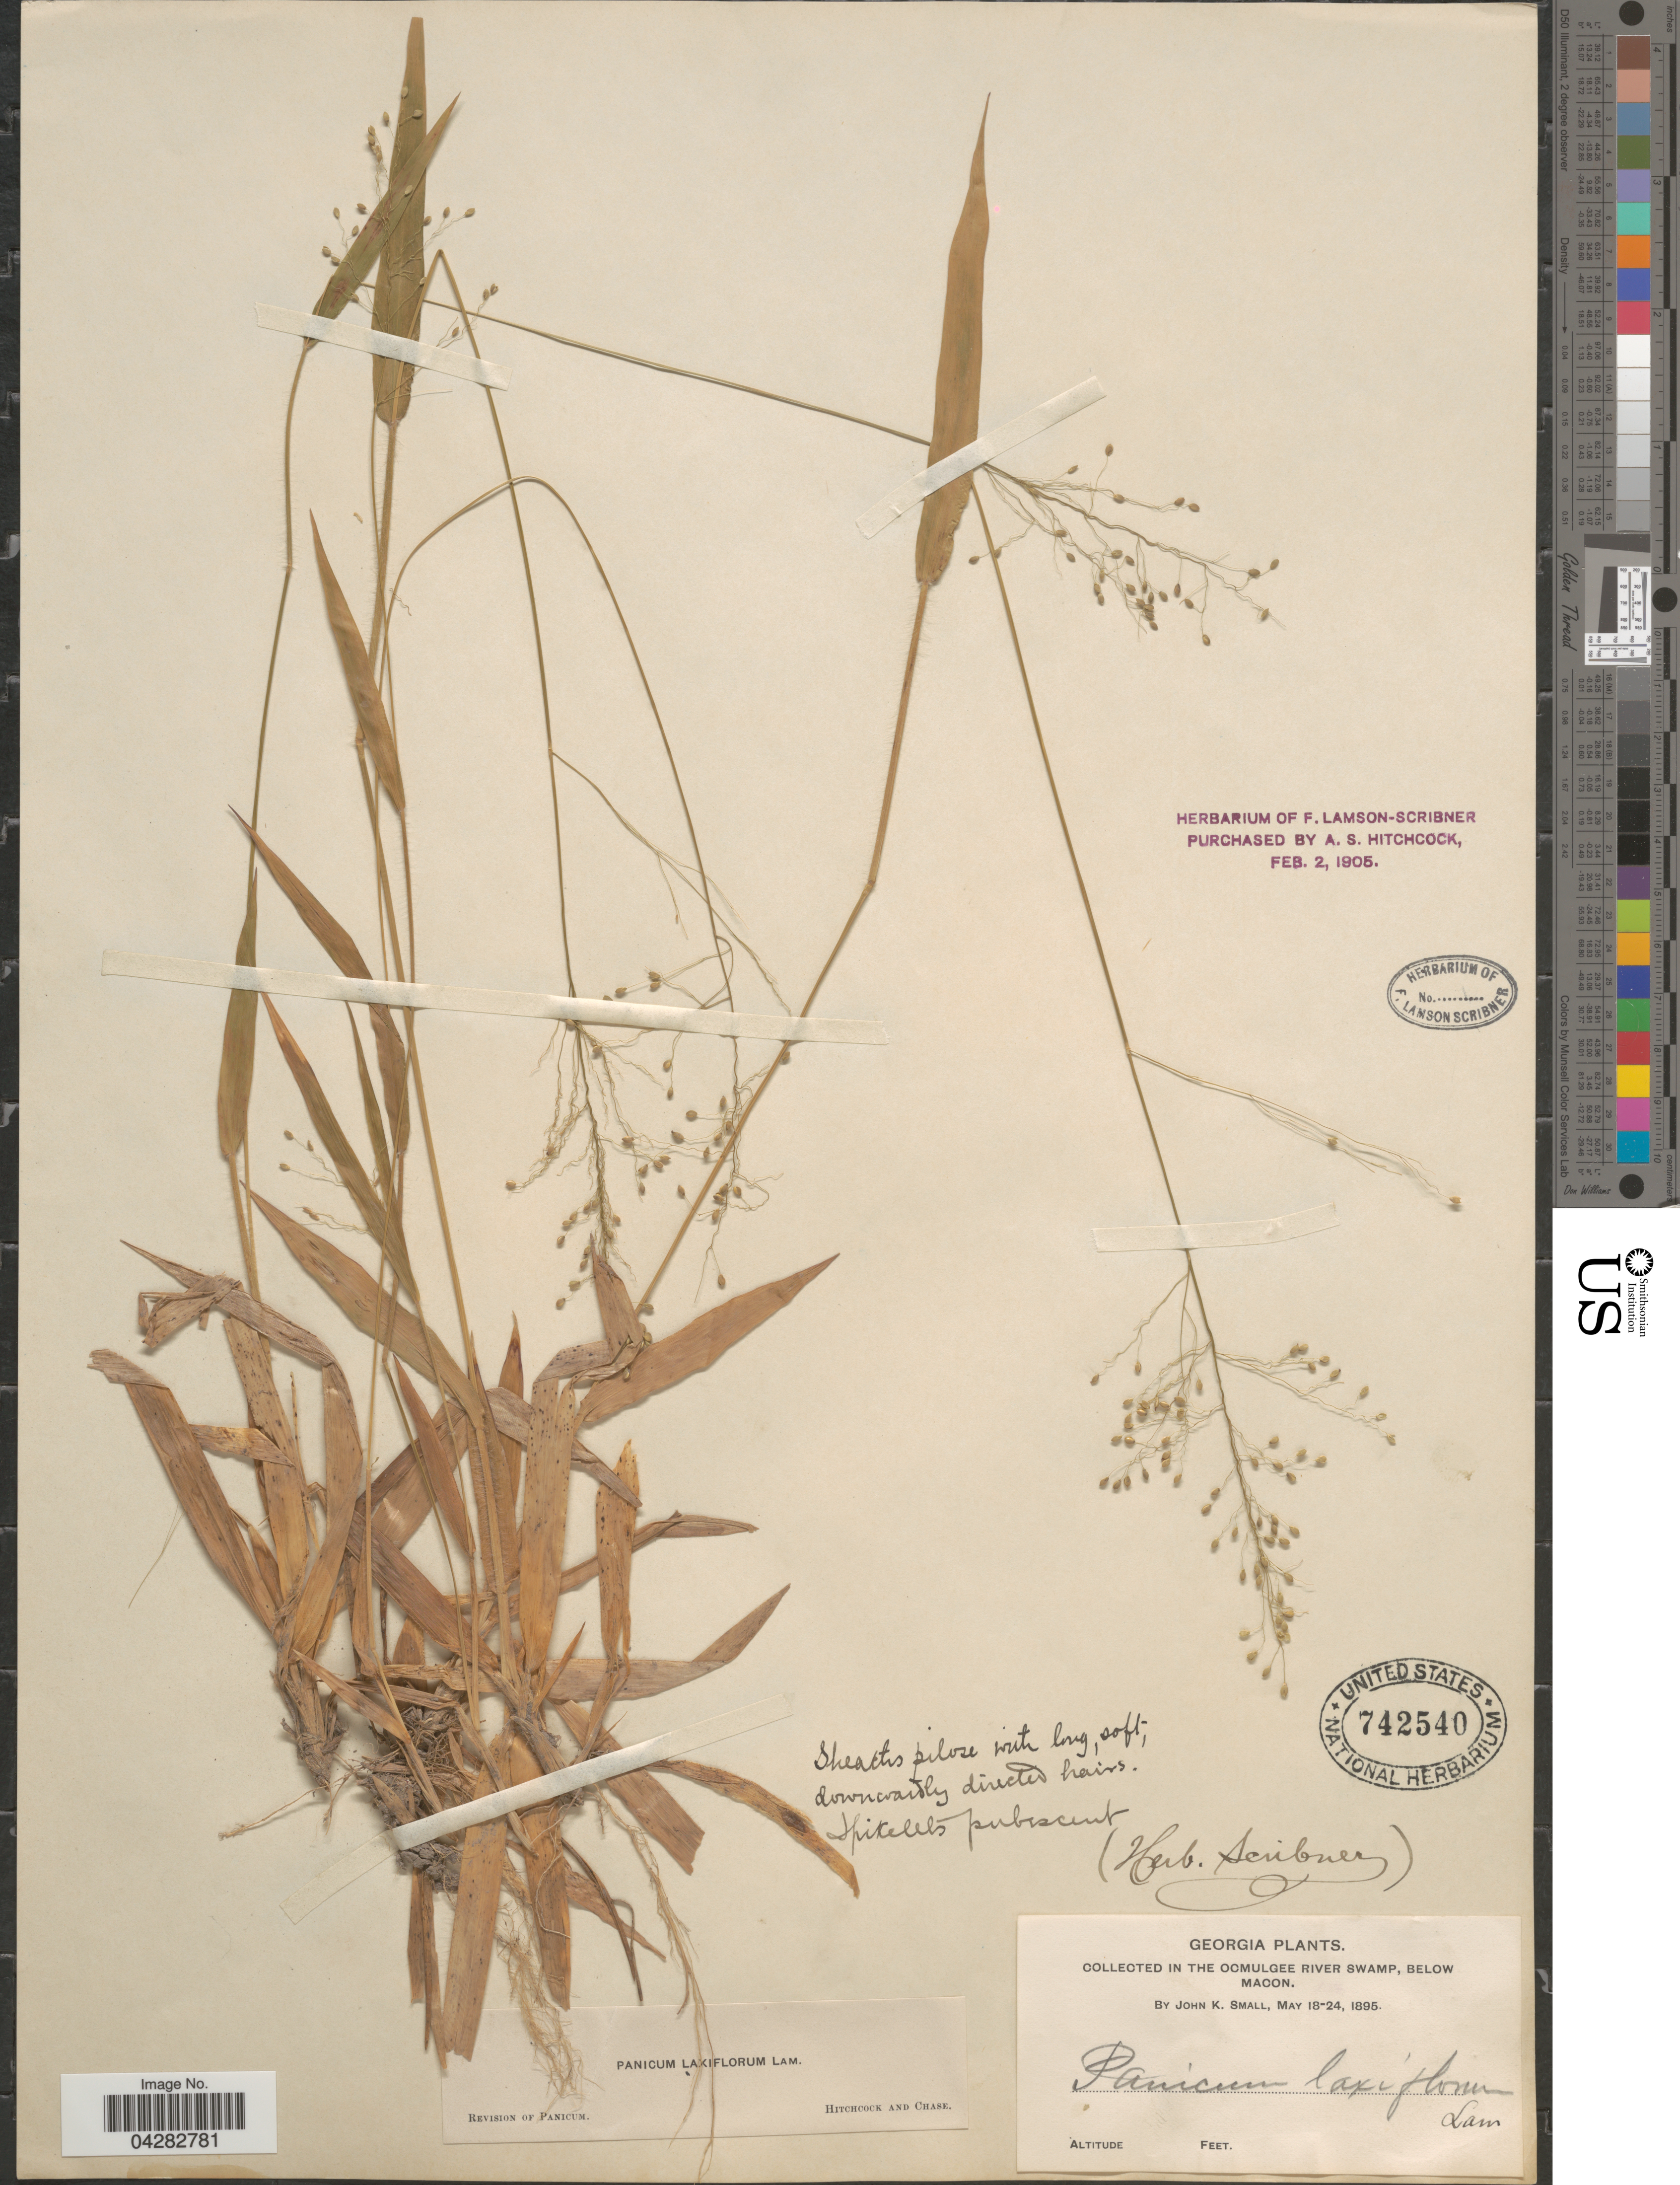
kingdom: Plantae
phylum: Tracheophyta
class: Liliopsida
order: Poales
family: Poaceae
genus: Dichanthelium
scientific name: Dichanthelium laxiflorum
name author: (Lam.) Gould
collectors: J. K. Small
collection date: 1895-05-18/1895-05-24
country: United States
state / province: Georgia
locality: In the Ocmulgee River Swamp, below Macon.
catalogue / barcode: US 742540